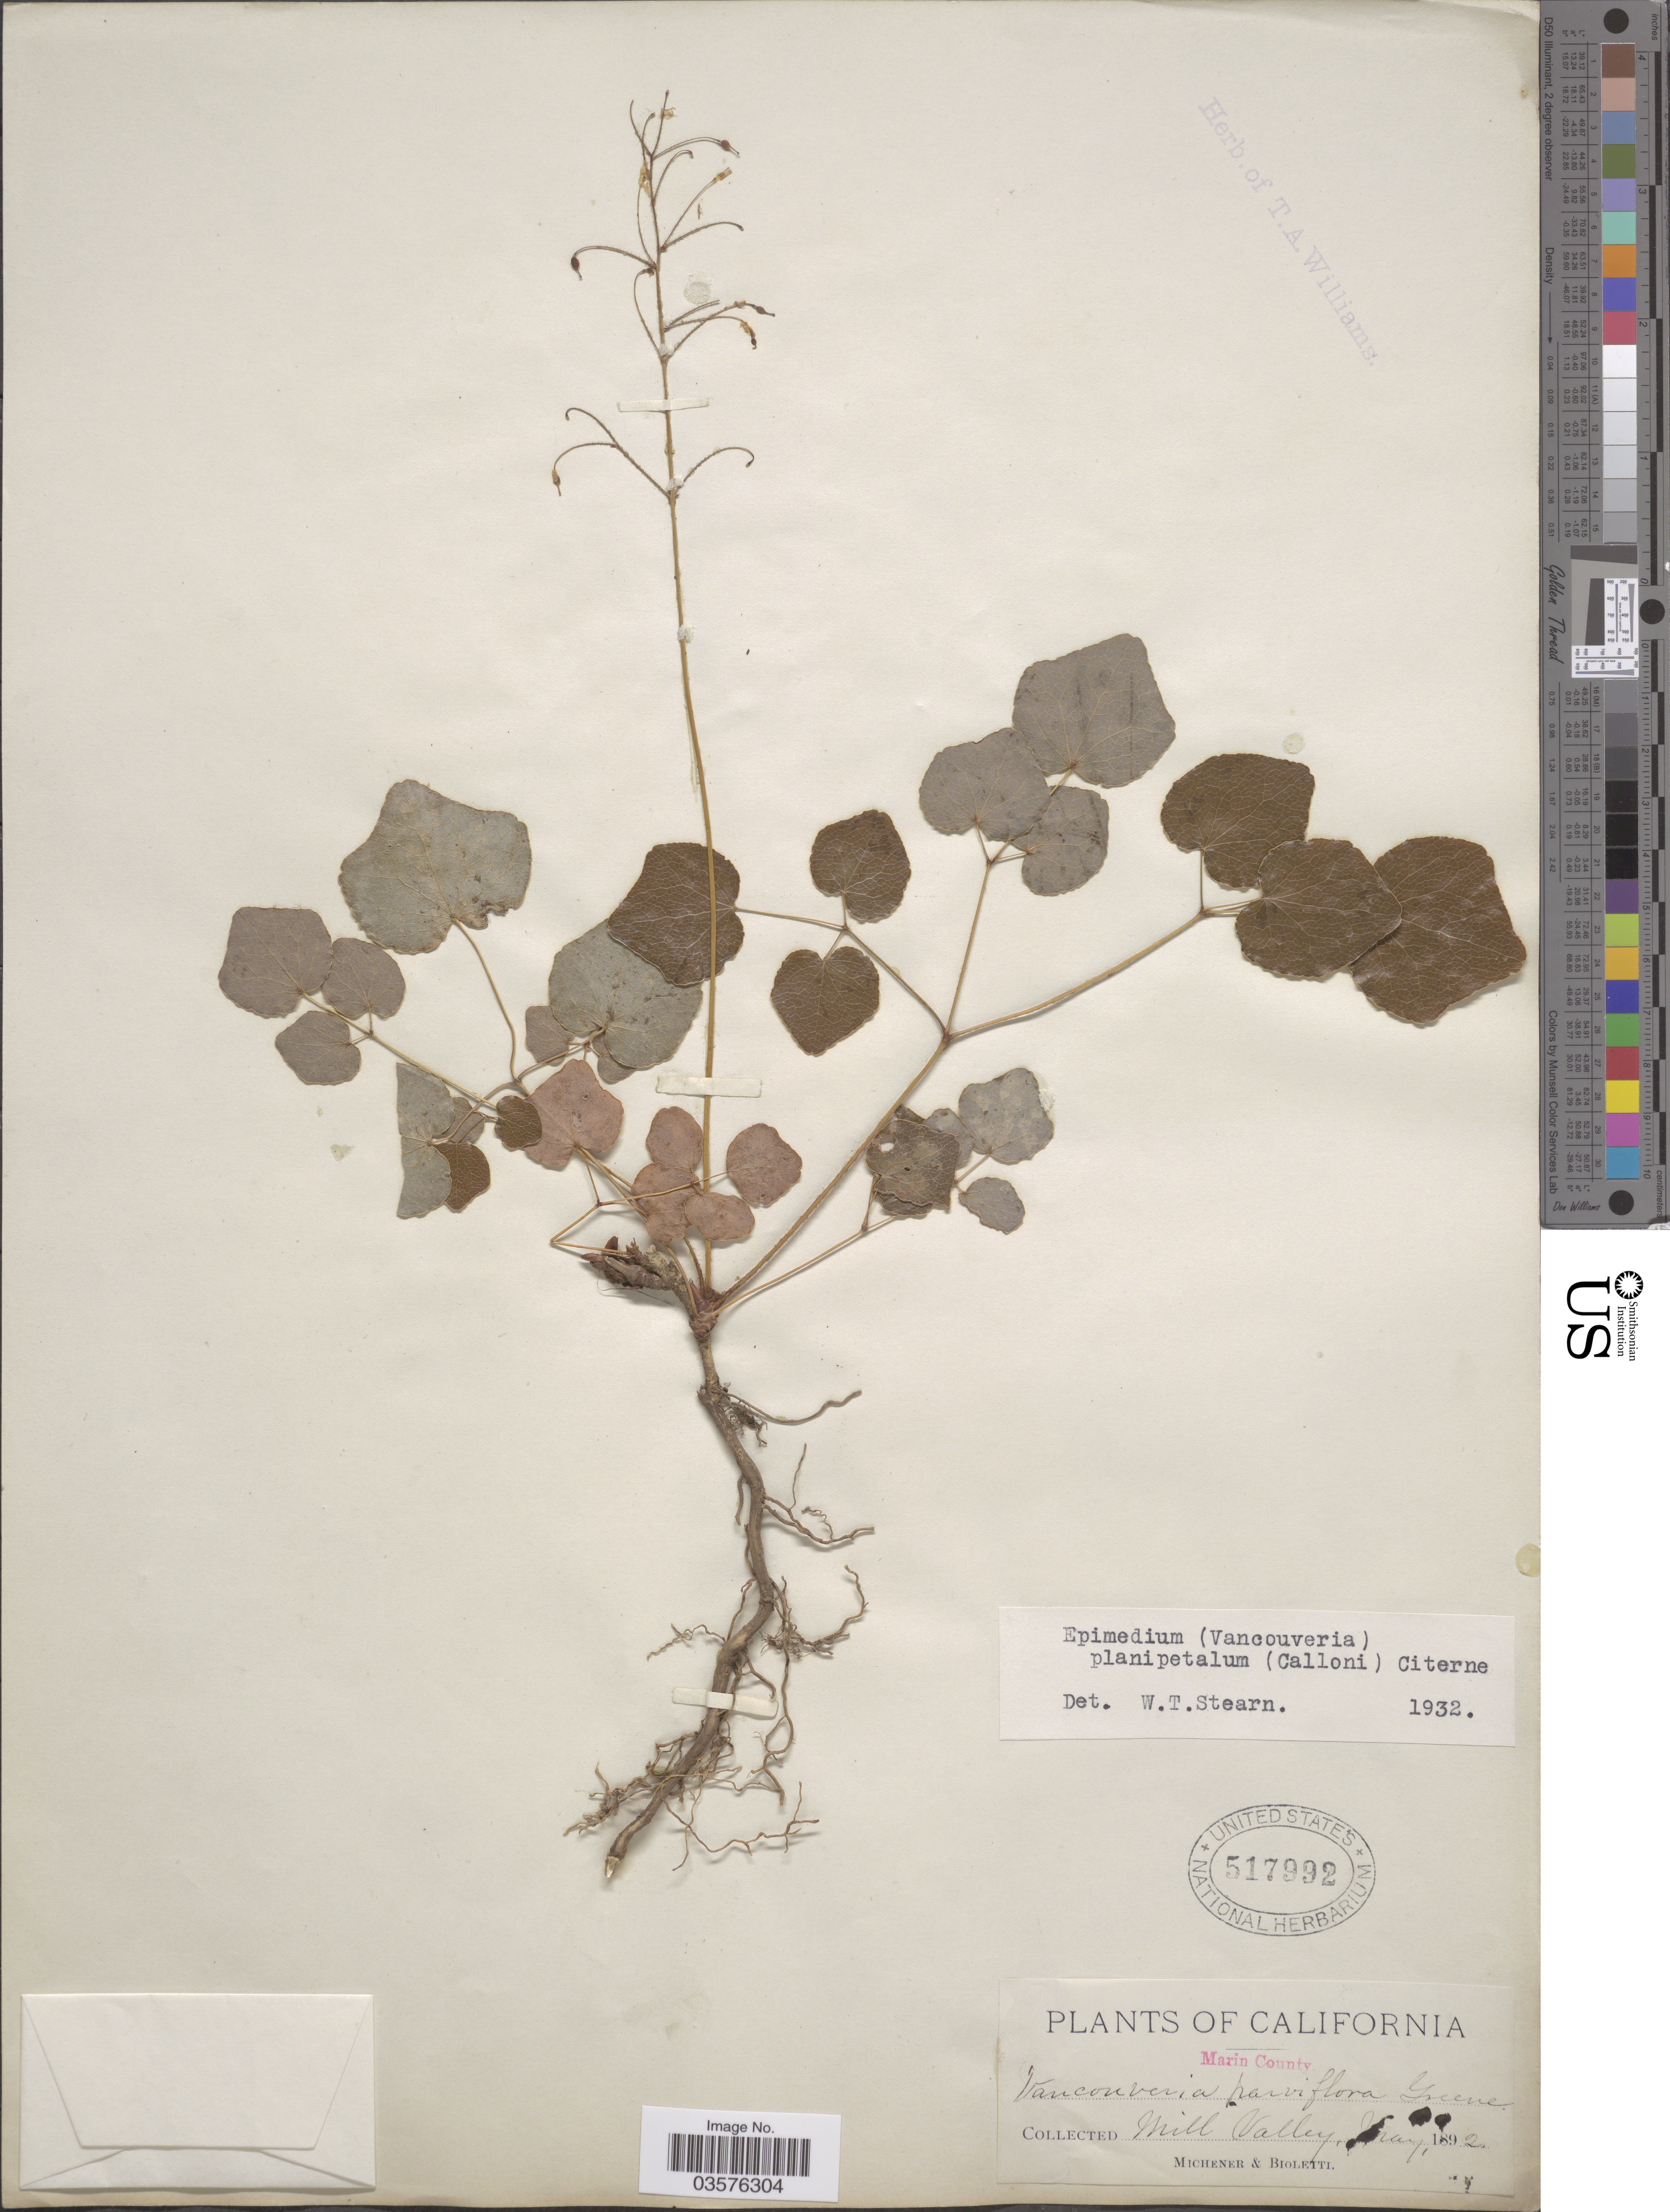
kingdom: Plantae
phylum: Tracheophyta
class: Magnoliopsida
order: Ranunculales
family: Berberidaceae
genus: Vancouveria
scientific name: Vancouveria planipetala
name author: Calloni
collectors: -. Michener & -- Bioletti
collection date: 1892-05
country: United States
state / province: California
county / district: Marin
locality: Marin County. Mill Valley.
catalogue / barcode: US 517992